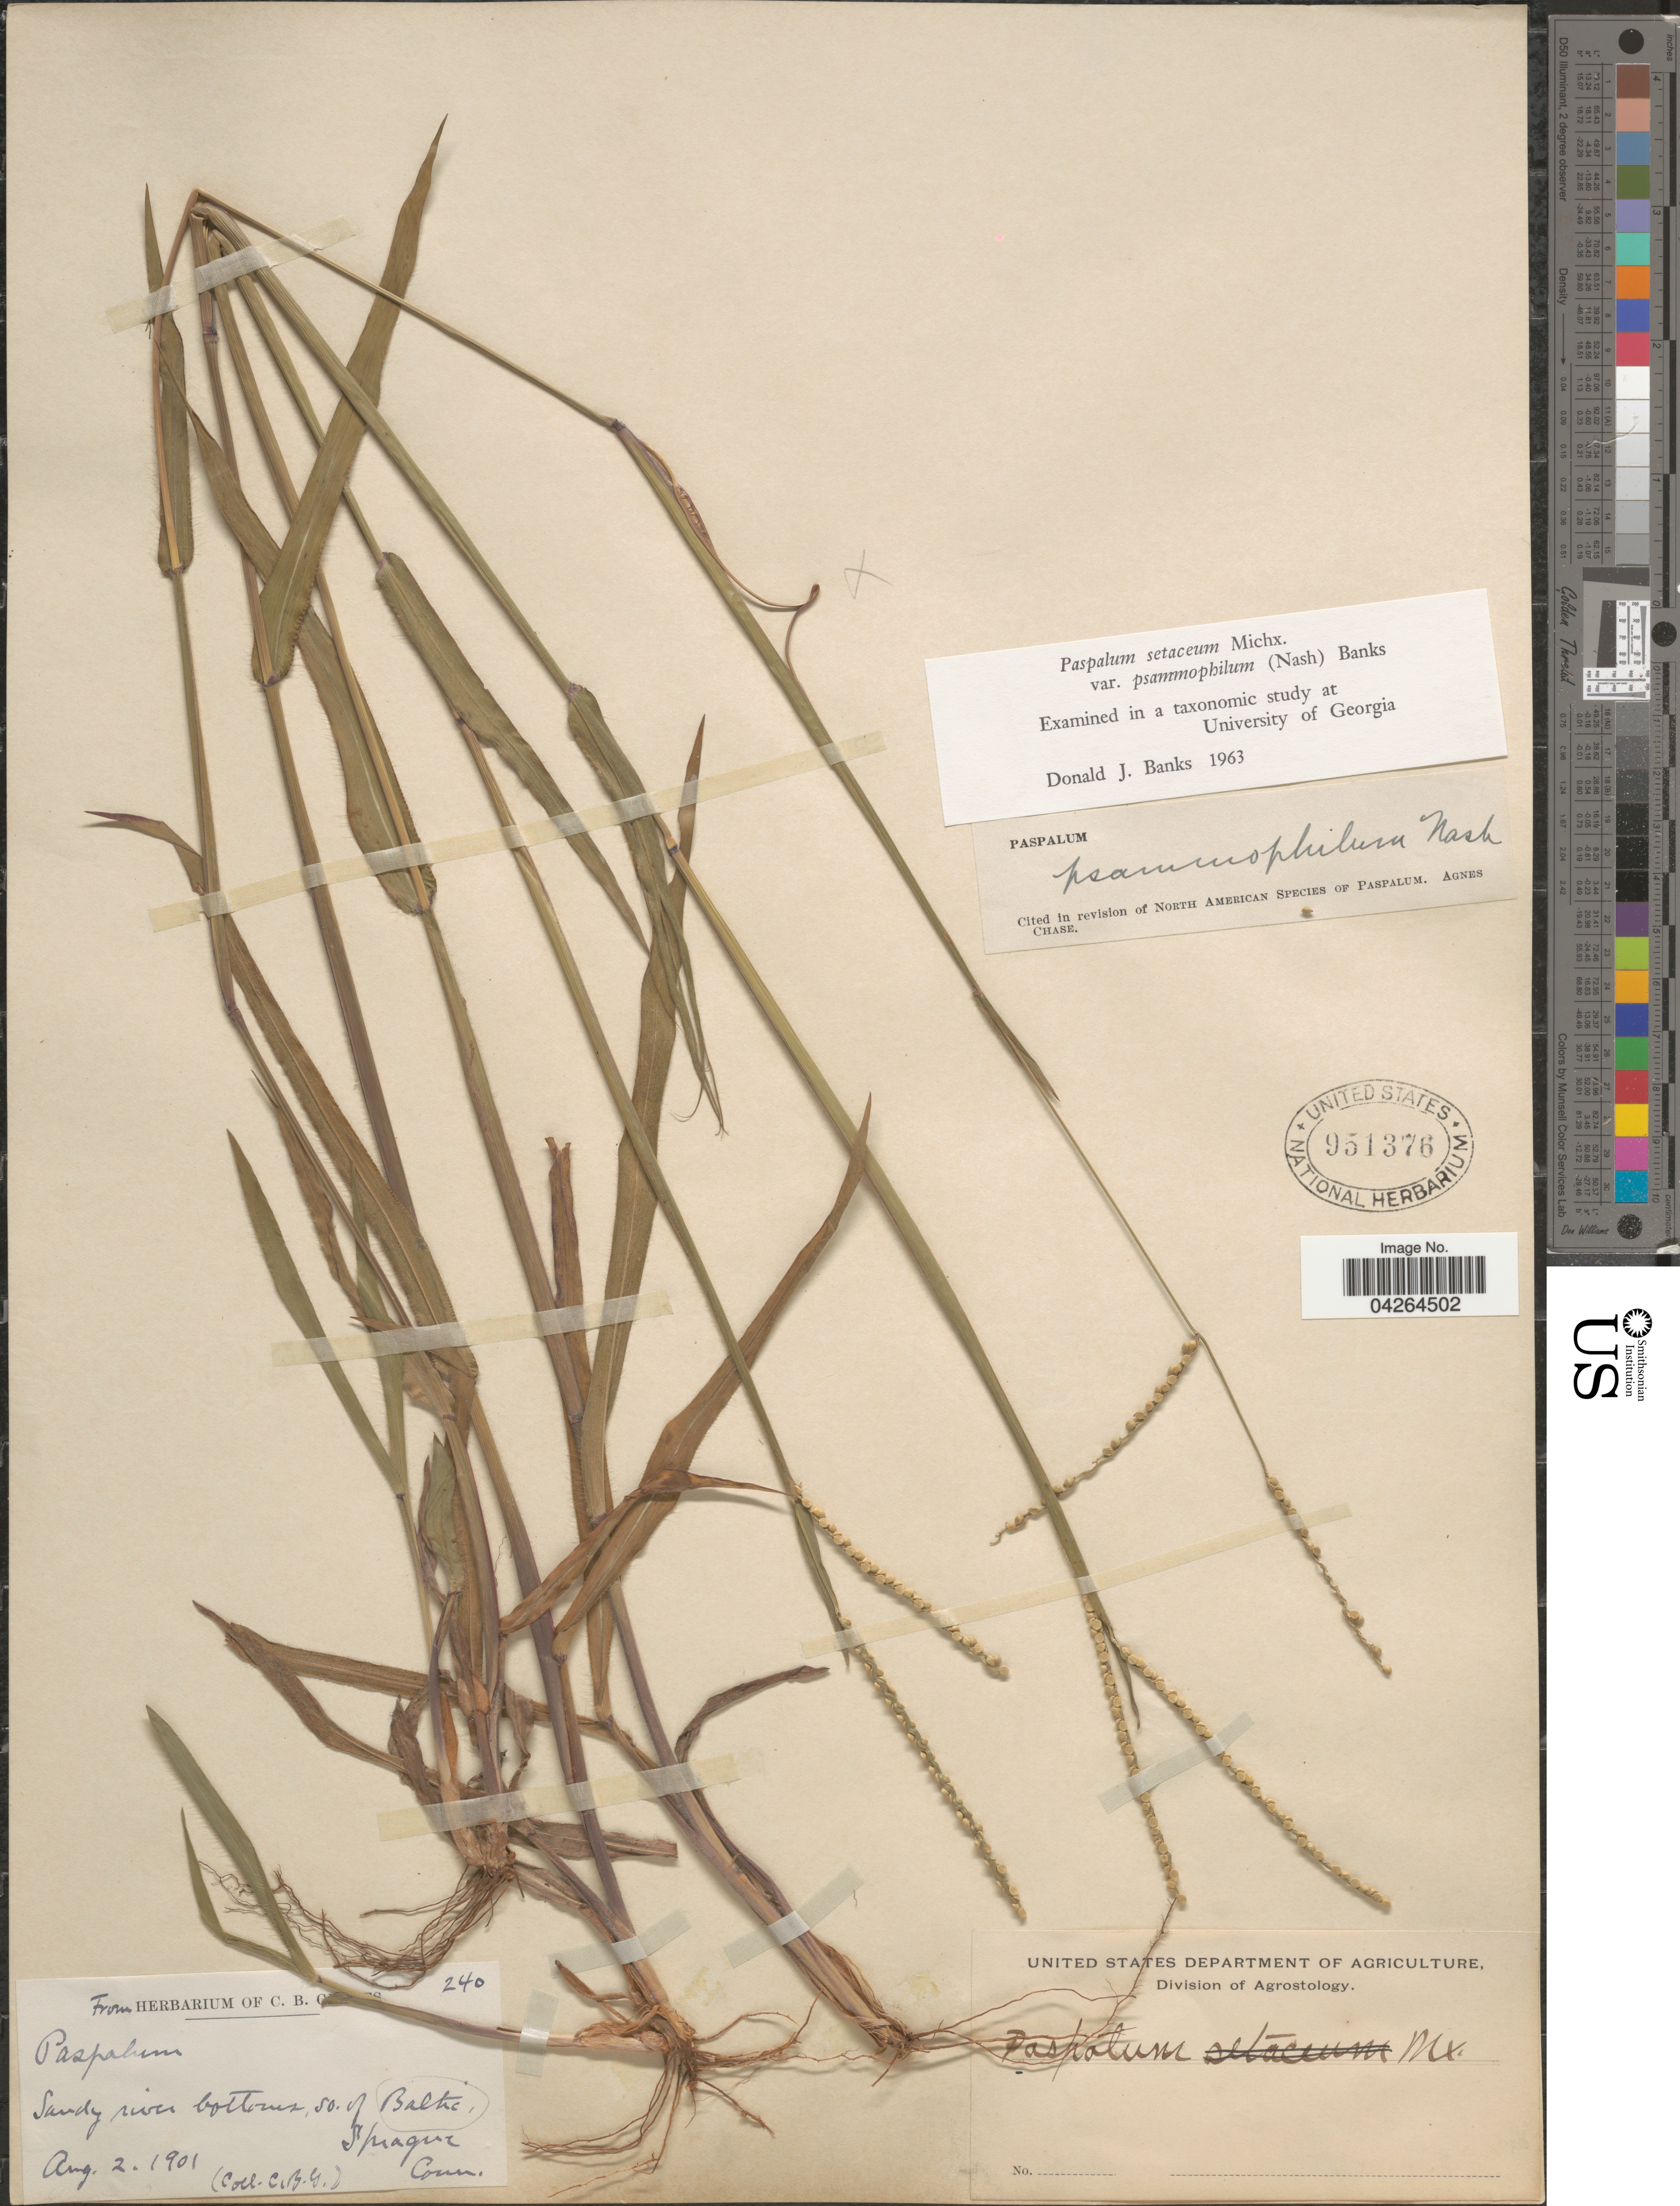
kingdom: Plantae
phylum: Tracheophyta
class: Liliopsida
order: Poales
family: Poaceae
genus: Paspalum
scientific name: Paspalum setaceum var. psammophilum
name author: (Nash ex Hitchc.) D.J. Banks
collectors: C. Graves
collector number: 240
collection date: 1901-08-02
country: United States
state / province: Connecticut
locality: Sandy river bottoms, So. of Baltic, Sprague.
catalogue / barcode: US 951376